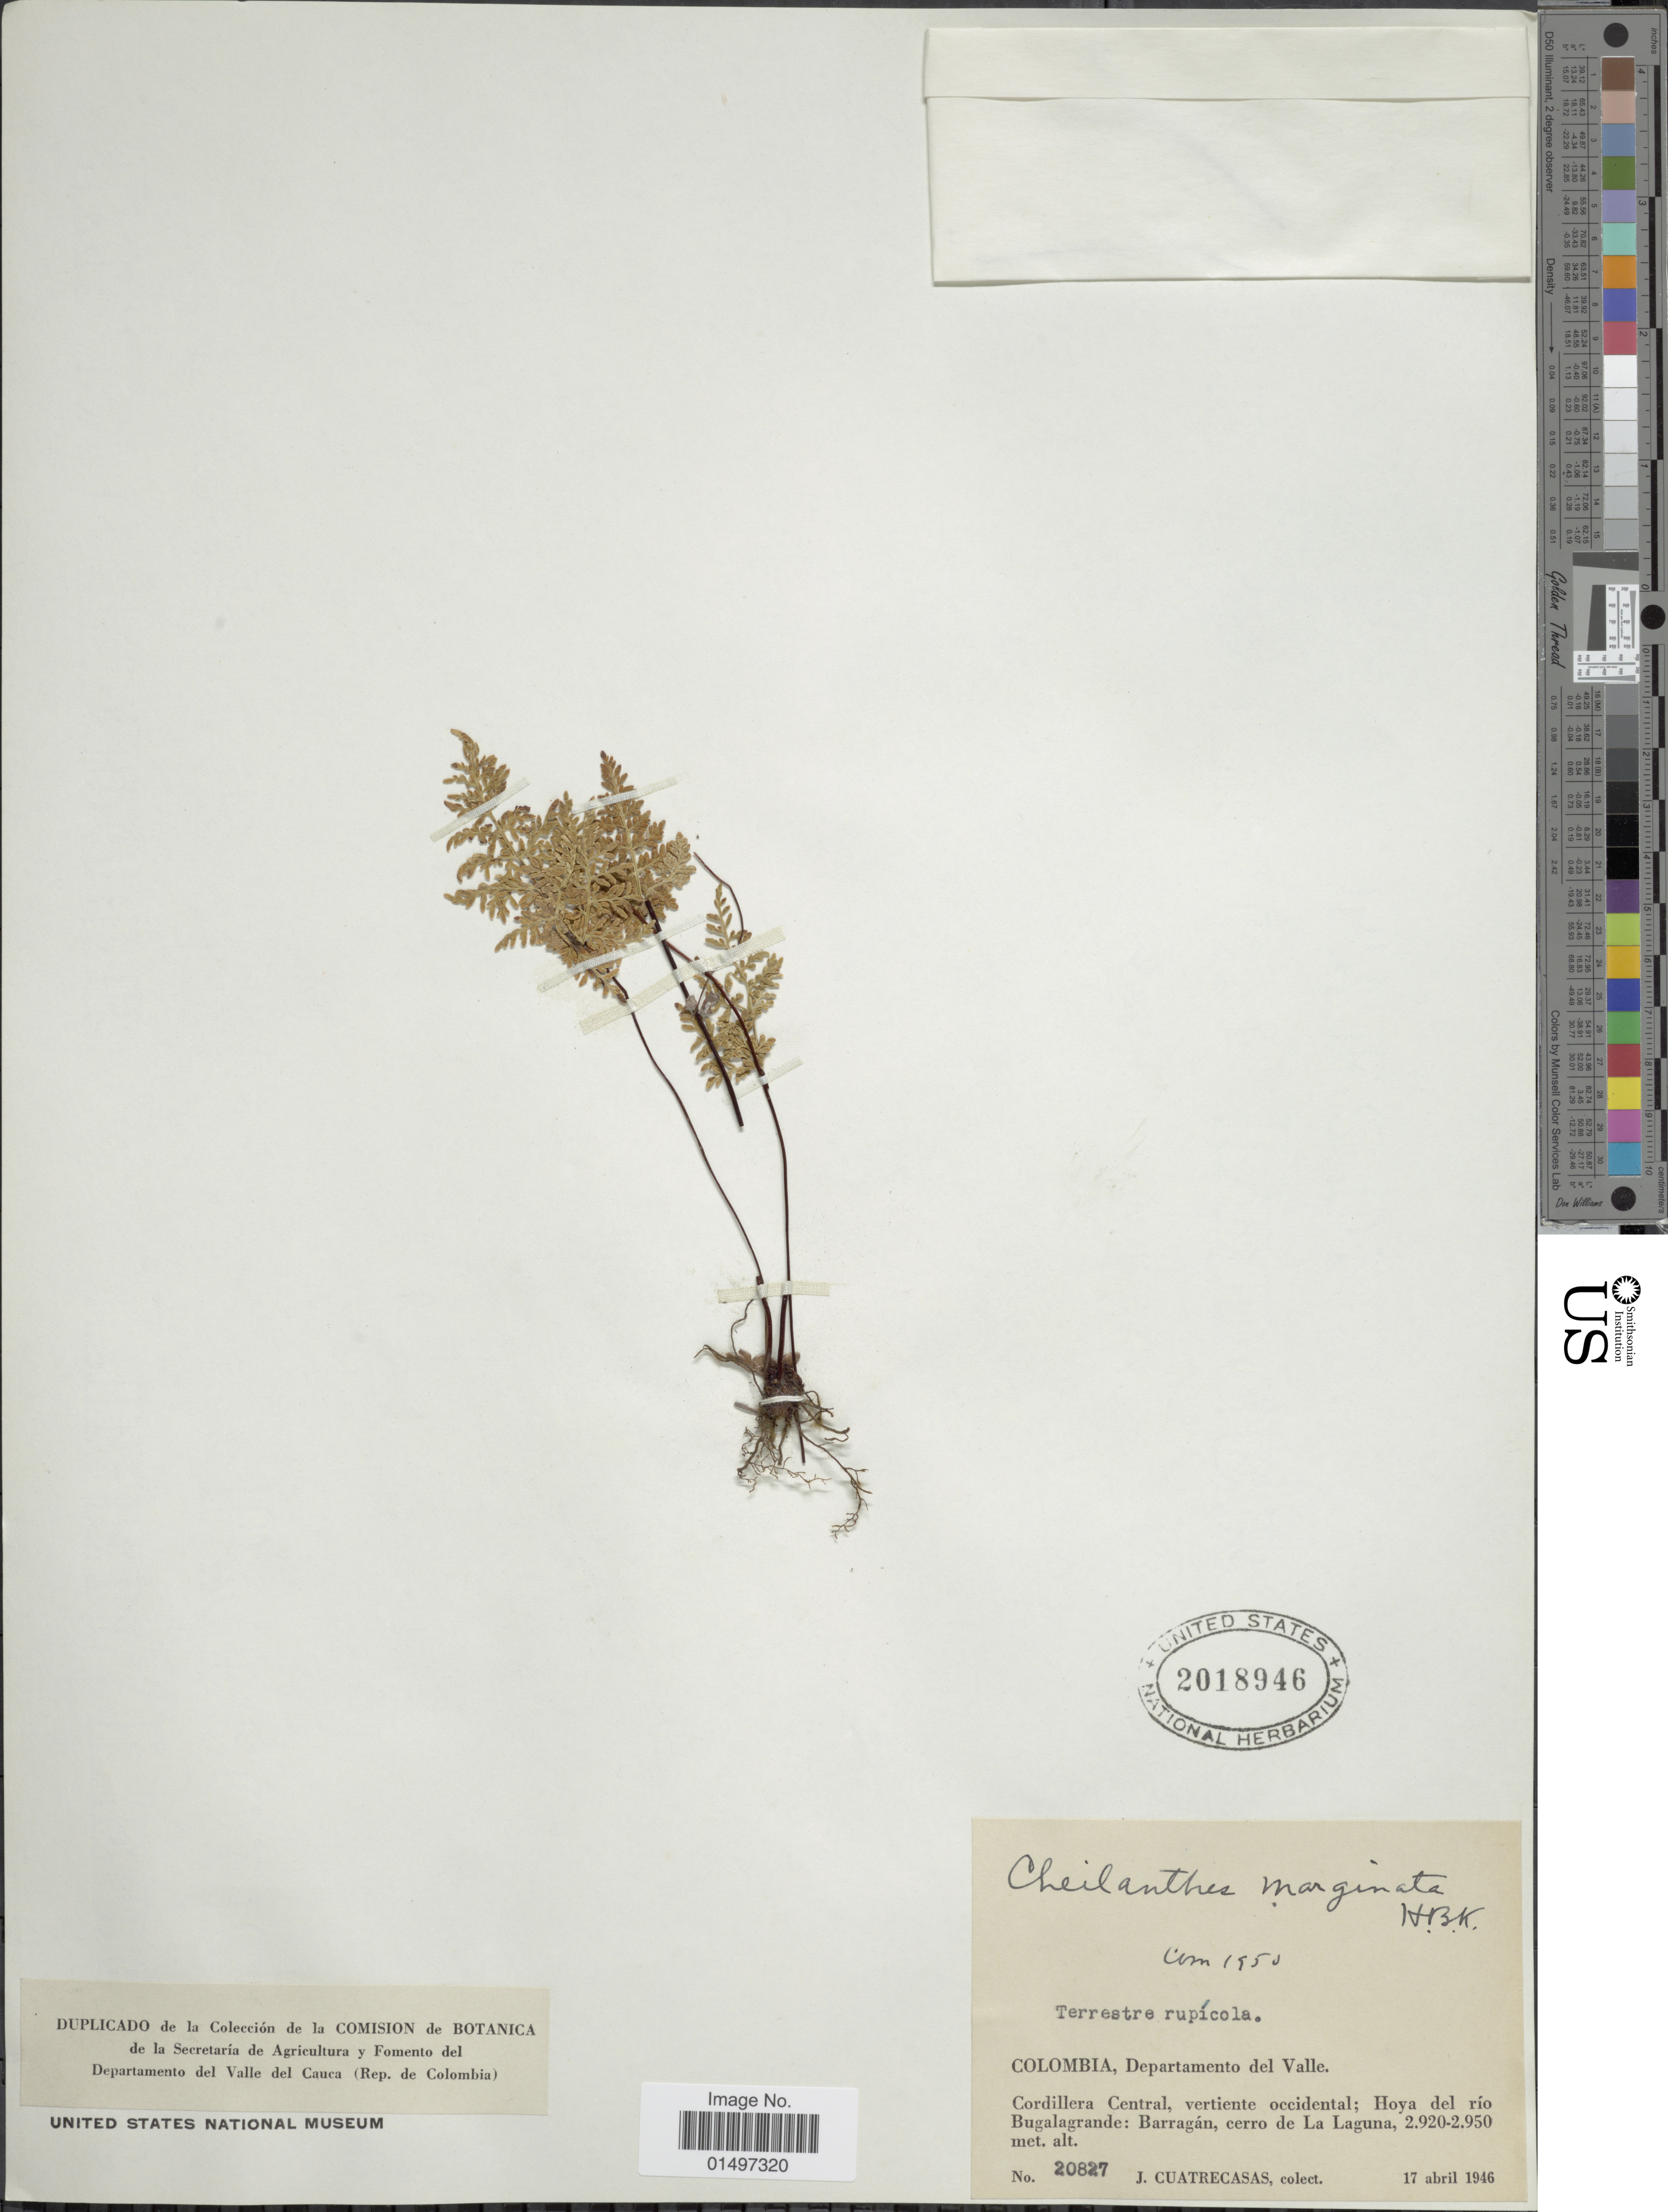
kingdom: Plantae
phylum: Tracheophyta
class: Polypodiopsida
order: Polypodiales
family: Pteridaceae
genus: Gaga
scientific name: Gaga marginata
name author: (Kunth) Fay W. Li & Windham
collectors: J. Cuatrecasas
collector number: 20827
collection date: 1946-04-17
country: Colombia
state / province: Valle del Cauca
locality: Departamento del Valle. Cordillera Central, vertiente occidental; Hoya del rio Bugalagrande: Barragan, cerro de La Laguna.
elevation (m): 2920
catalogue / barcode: US 2018946